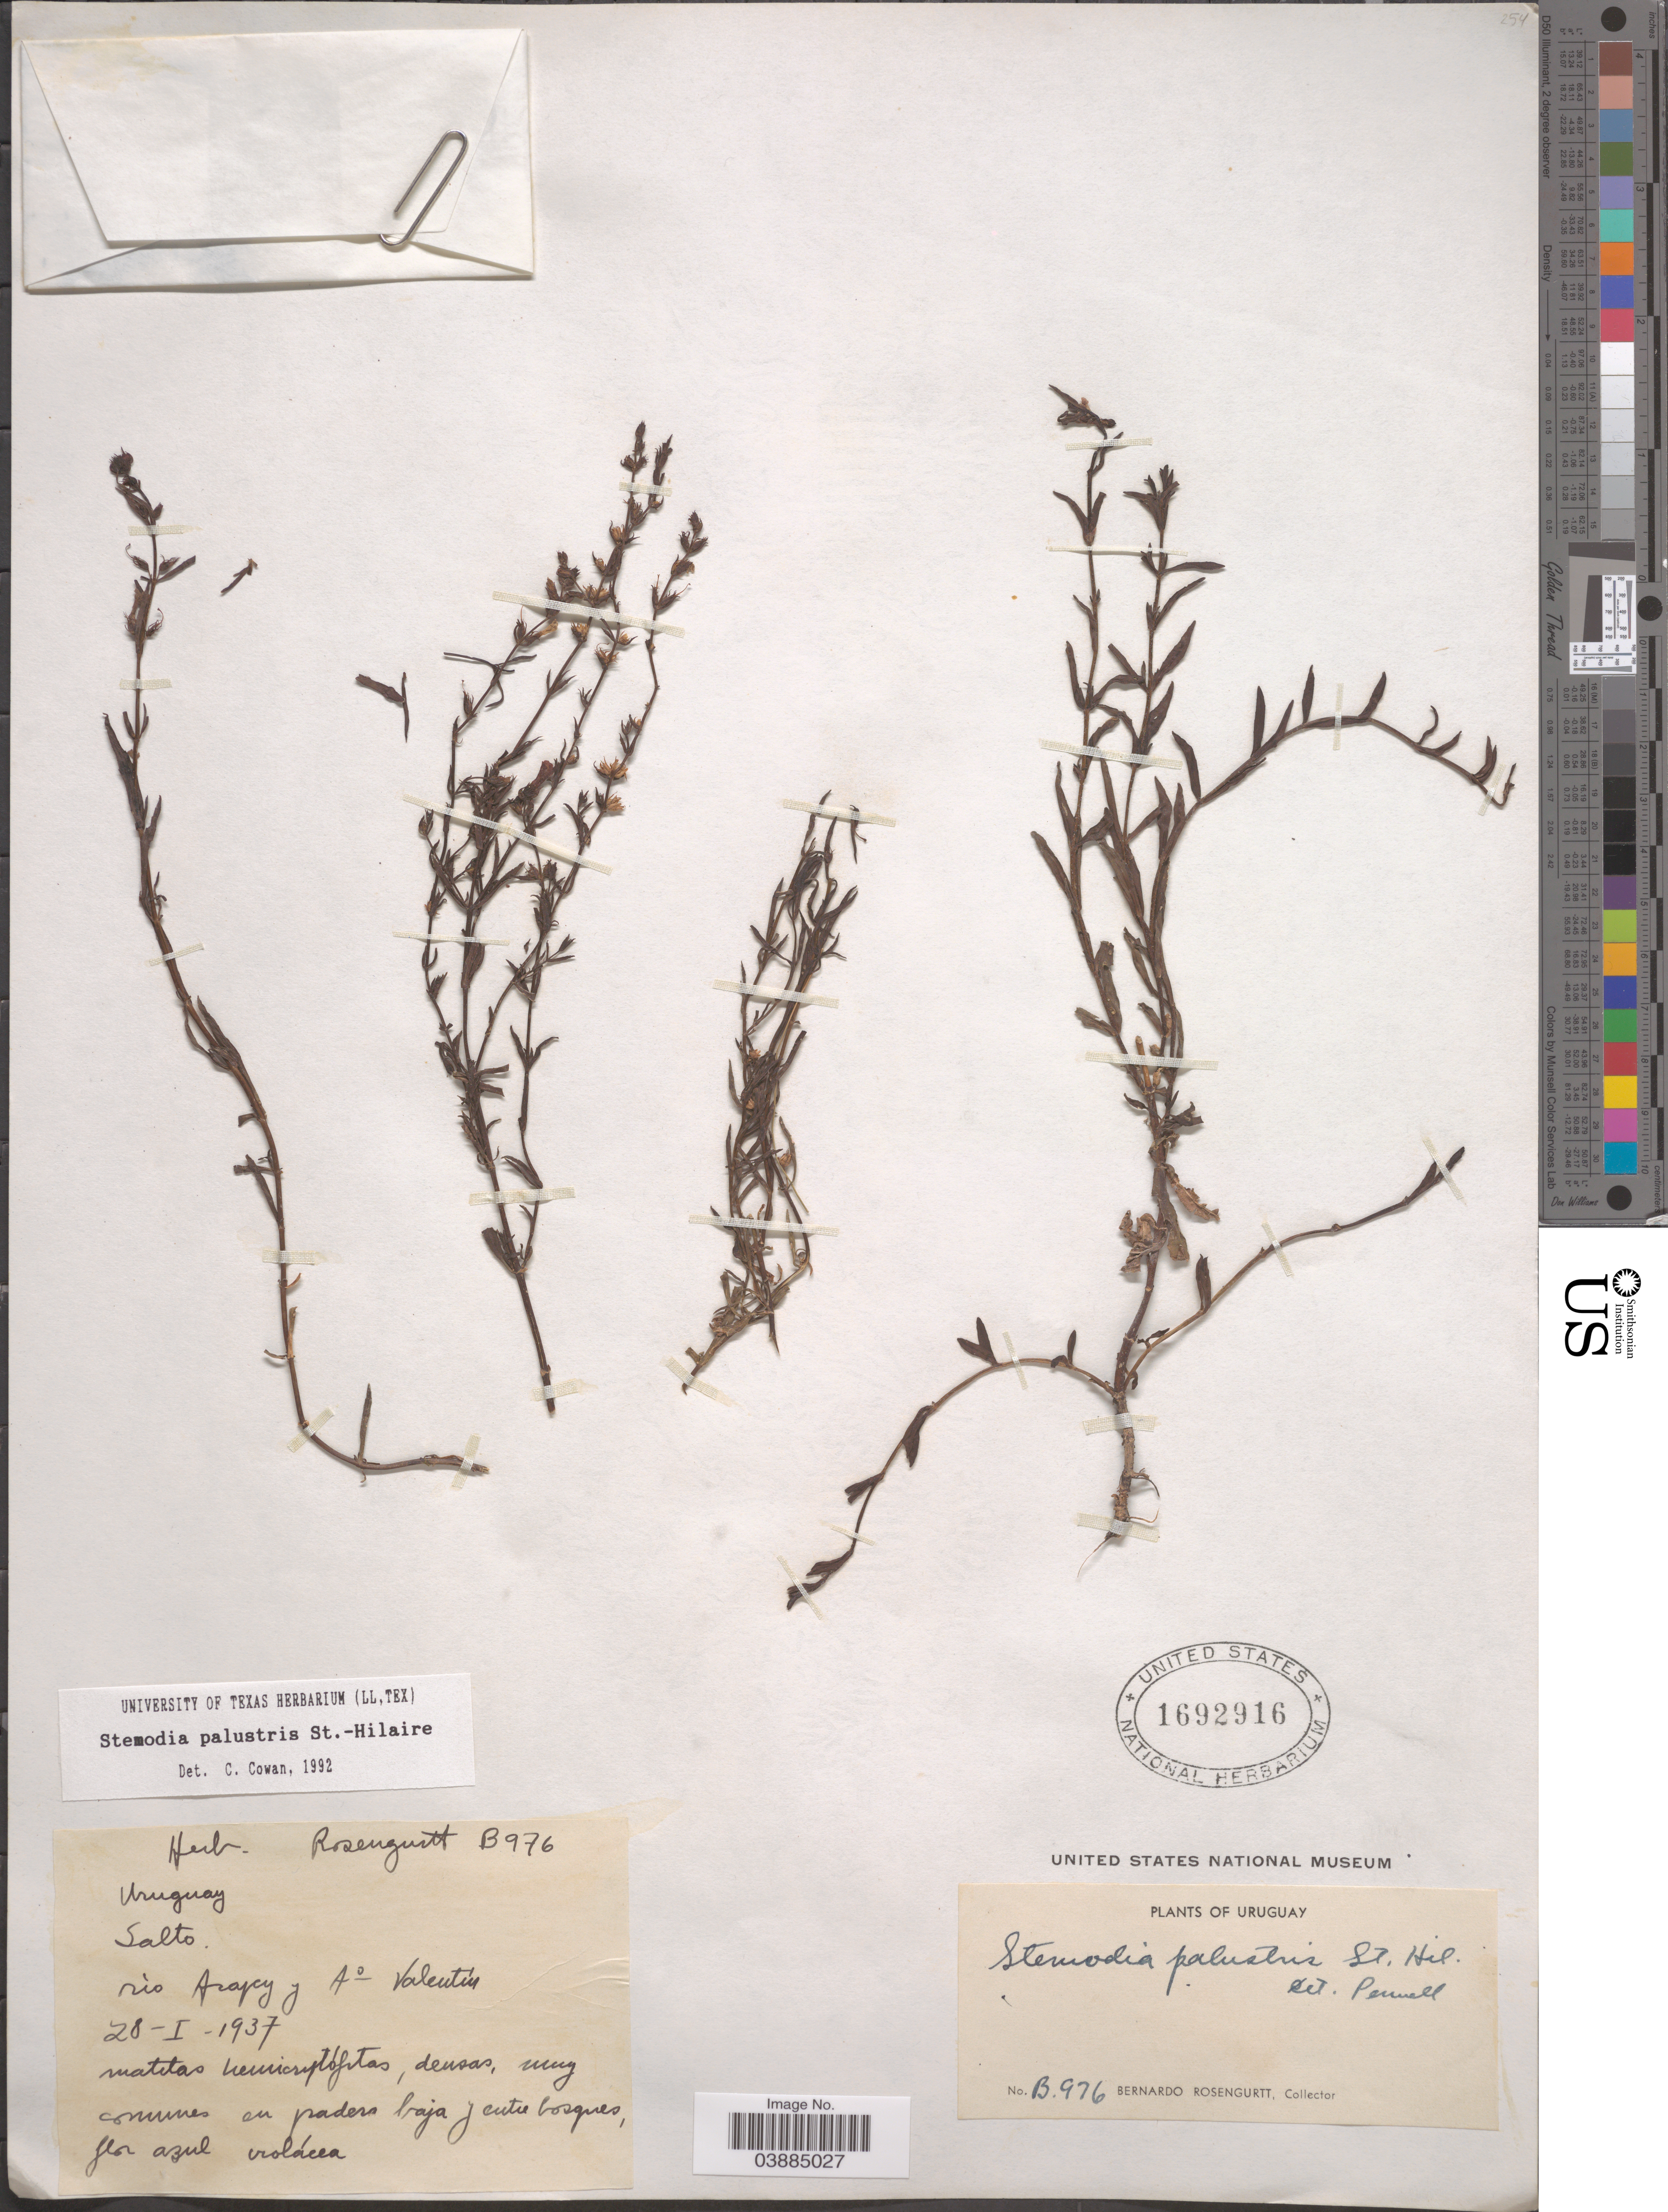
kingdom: Plantae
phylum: Tracheophyta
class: Magnoliopsida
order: Lamiales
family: Plantaginaceae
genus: Stemodia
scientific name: Stemodia palustris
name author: A. St.-Hil.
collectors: B. Rosengurtt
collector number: B976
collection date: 1937-01-28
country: Uruguay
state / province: Salto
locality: Río Arajcy y Ao Valeutía.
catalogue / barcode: US 1692916